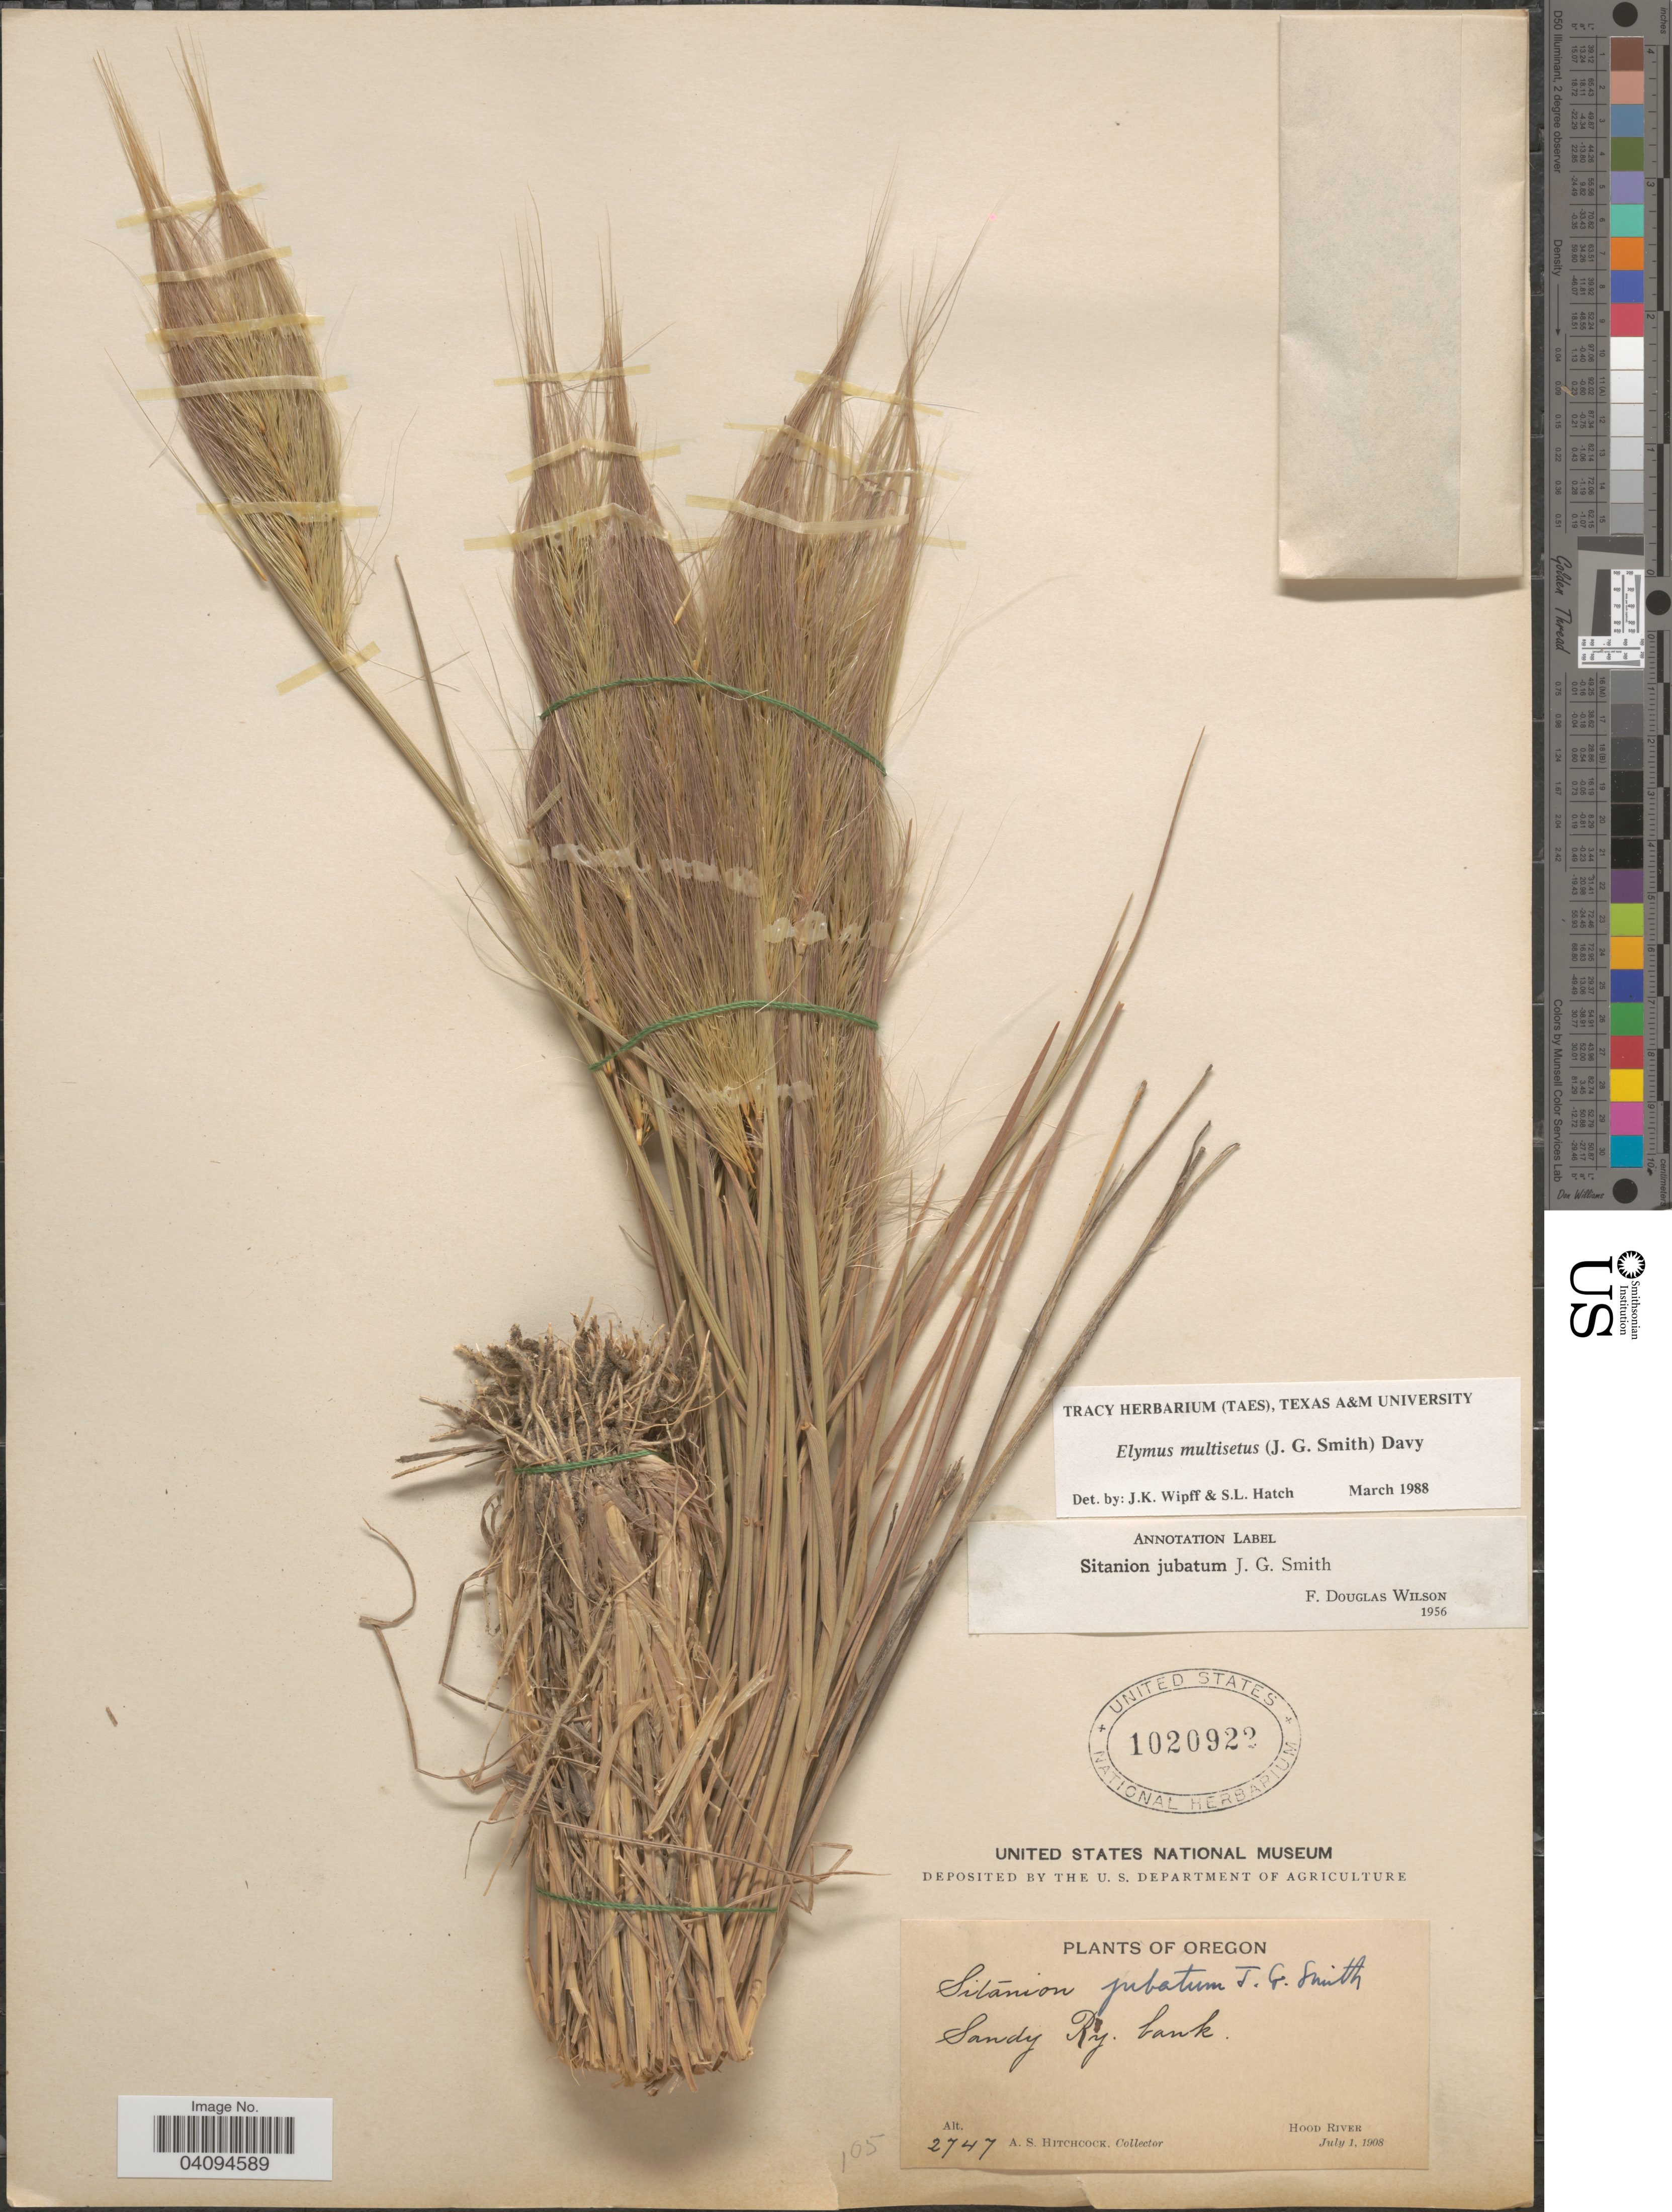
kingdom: Plantae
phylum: Tracheophyta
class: Liliopsida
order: Poales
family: Poaceae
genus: Elymus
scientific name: Elymus multisetus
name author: (J.G. Sm.) Burtt Davy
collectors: A. S. Hitchcock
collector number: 2747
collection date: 1908-07-01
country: United States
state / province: Oregon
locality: Sandy Ry. bank. Hood River.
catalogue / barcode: US 1020922